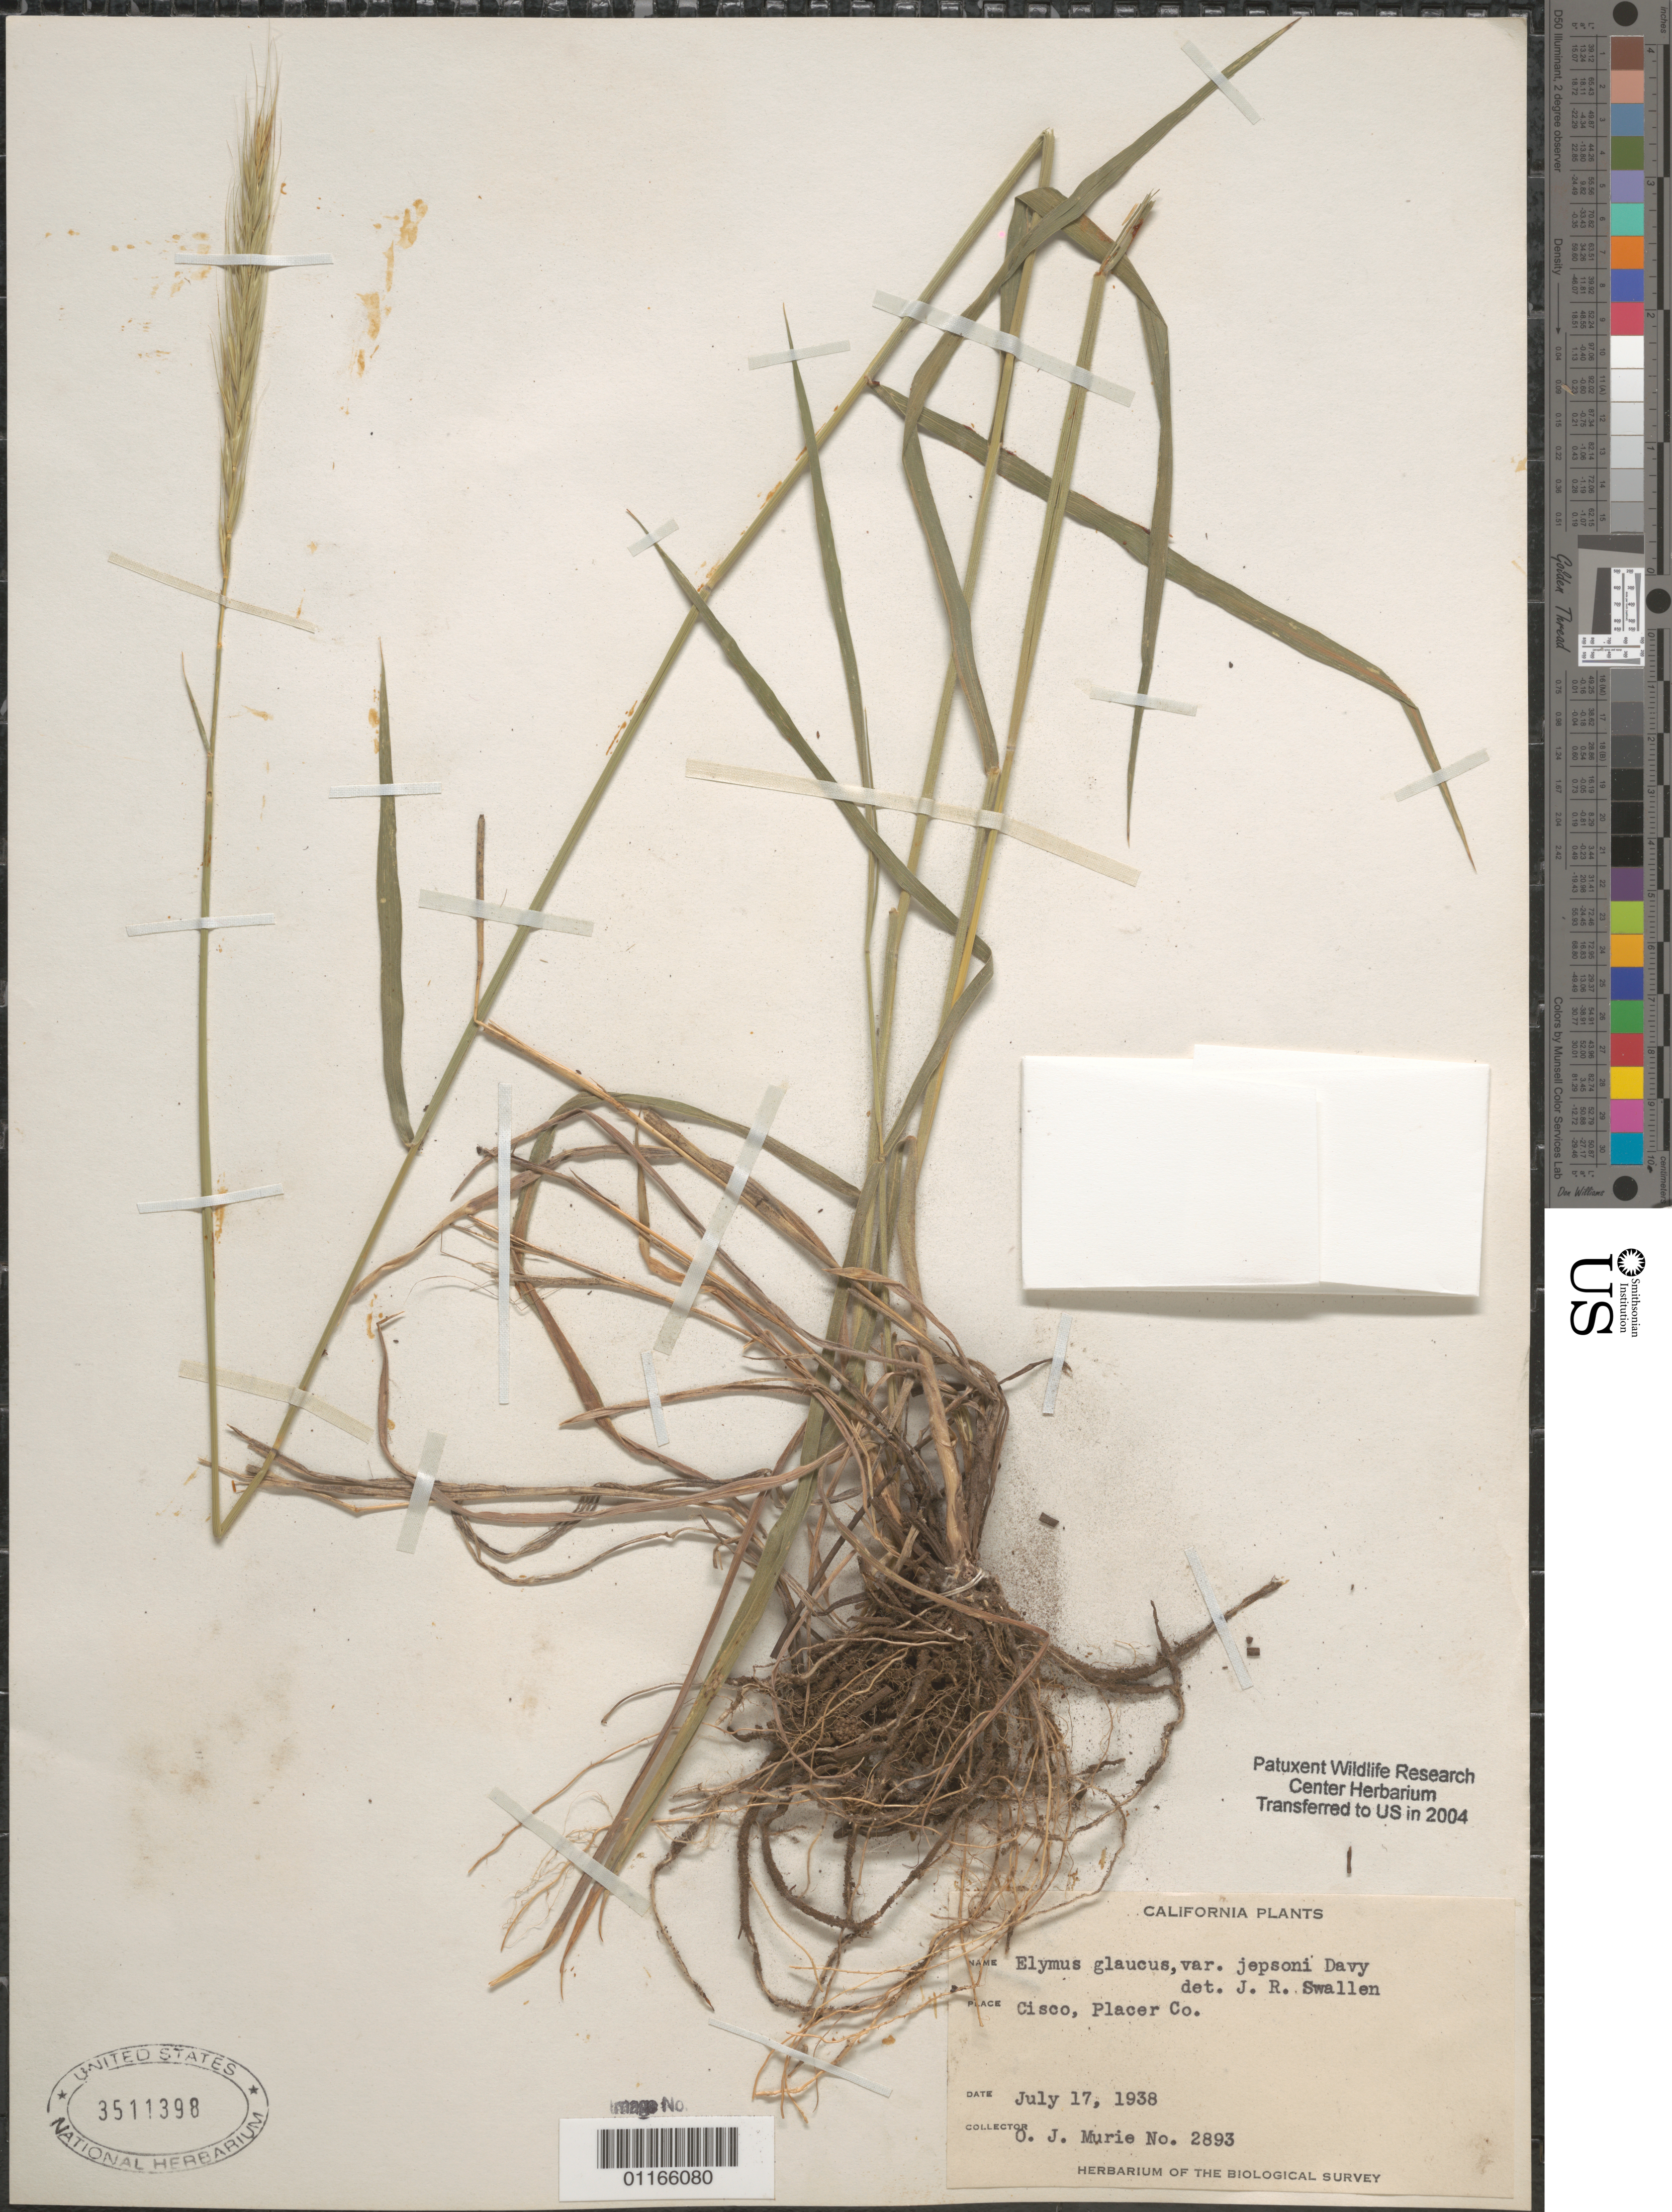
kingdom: Plantae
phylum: Tracheophyta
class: Liliopsida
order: Poales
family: Poaceae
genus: Elymus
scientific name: Elymus glaucus var. jepsonii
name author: Burtt Davy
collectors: O. Murie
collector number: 2893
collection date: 1938-07-17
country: United States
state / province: California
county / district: Placer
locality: Cisco.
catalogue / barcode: US 3511398